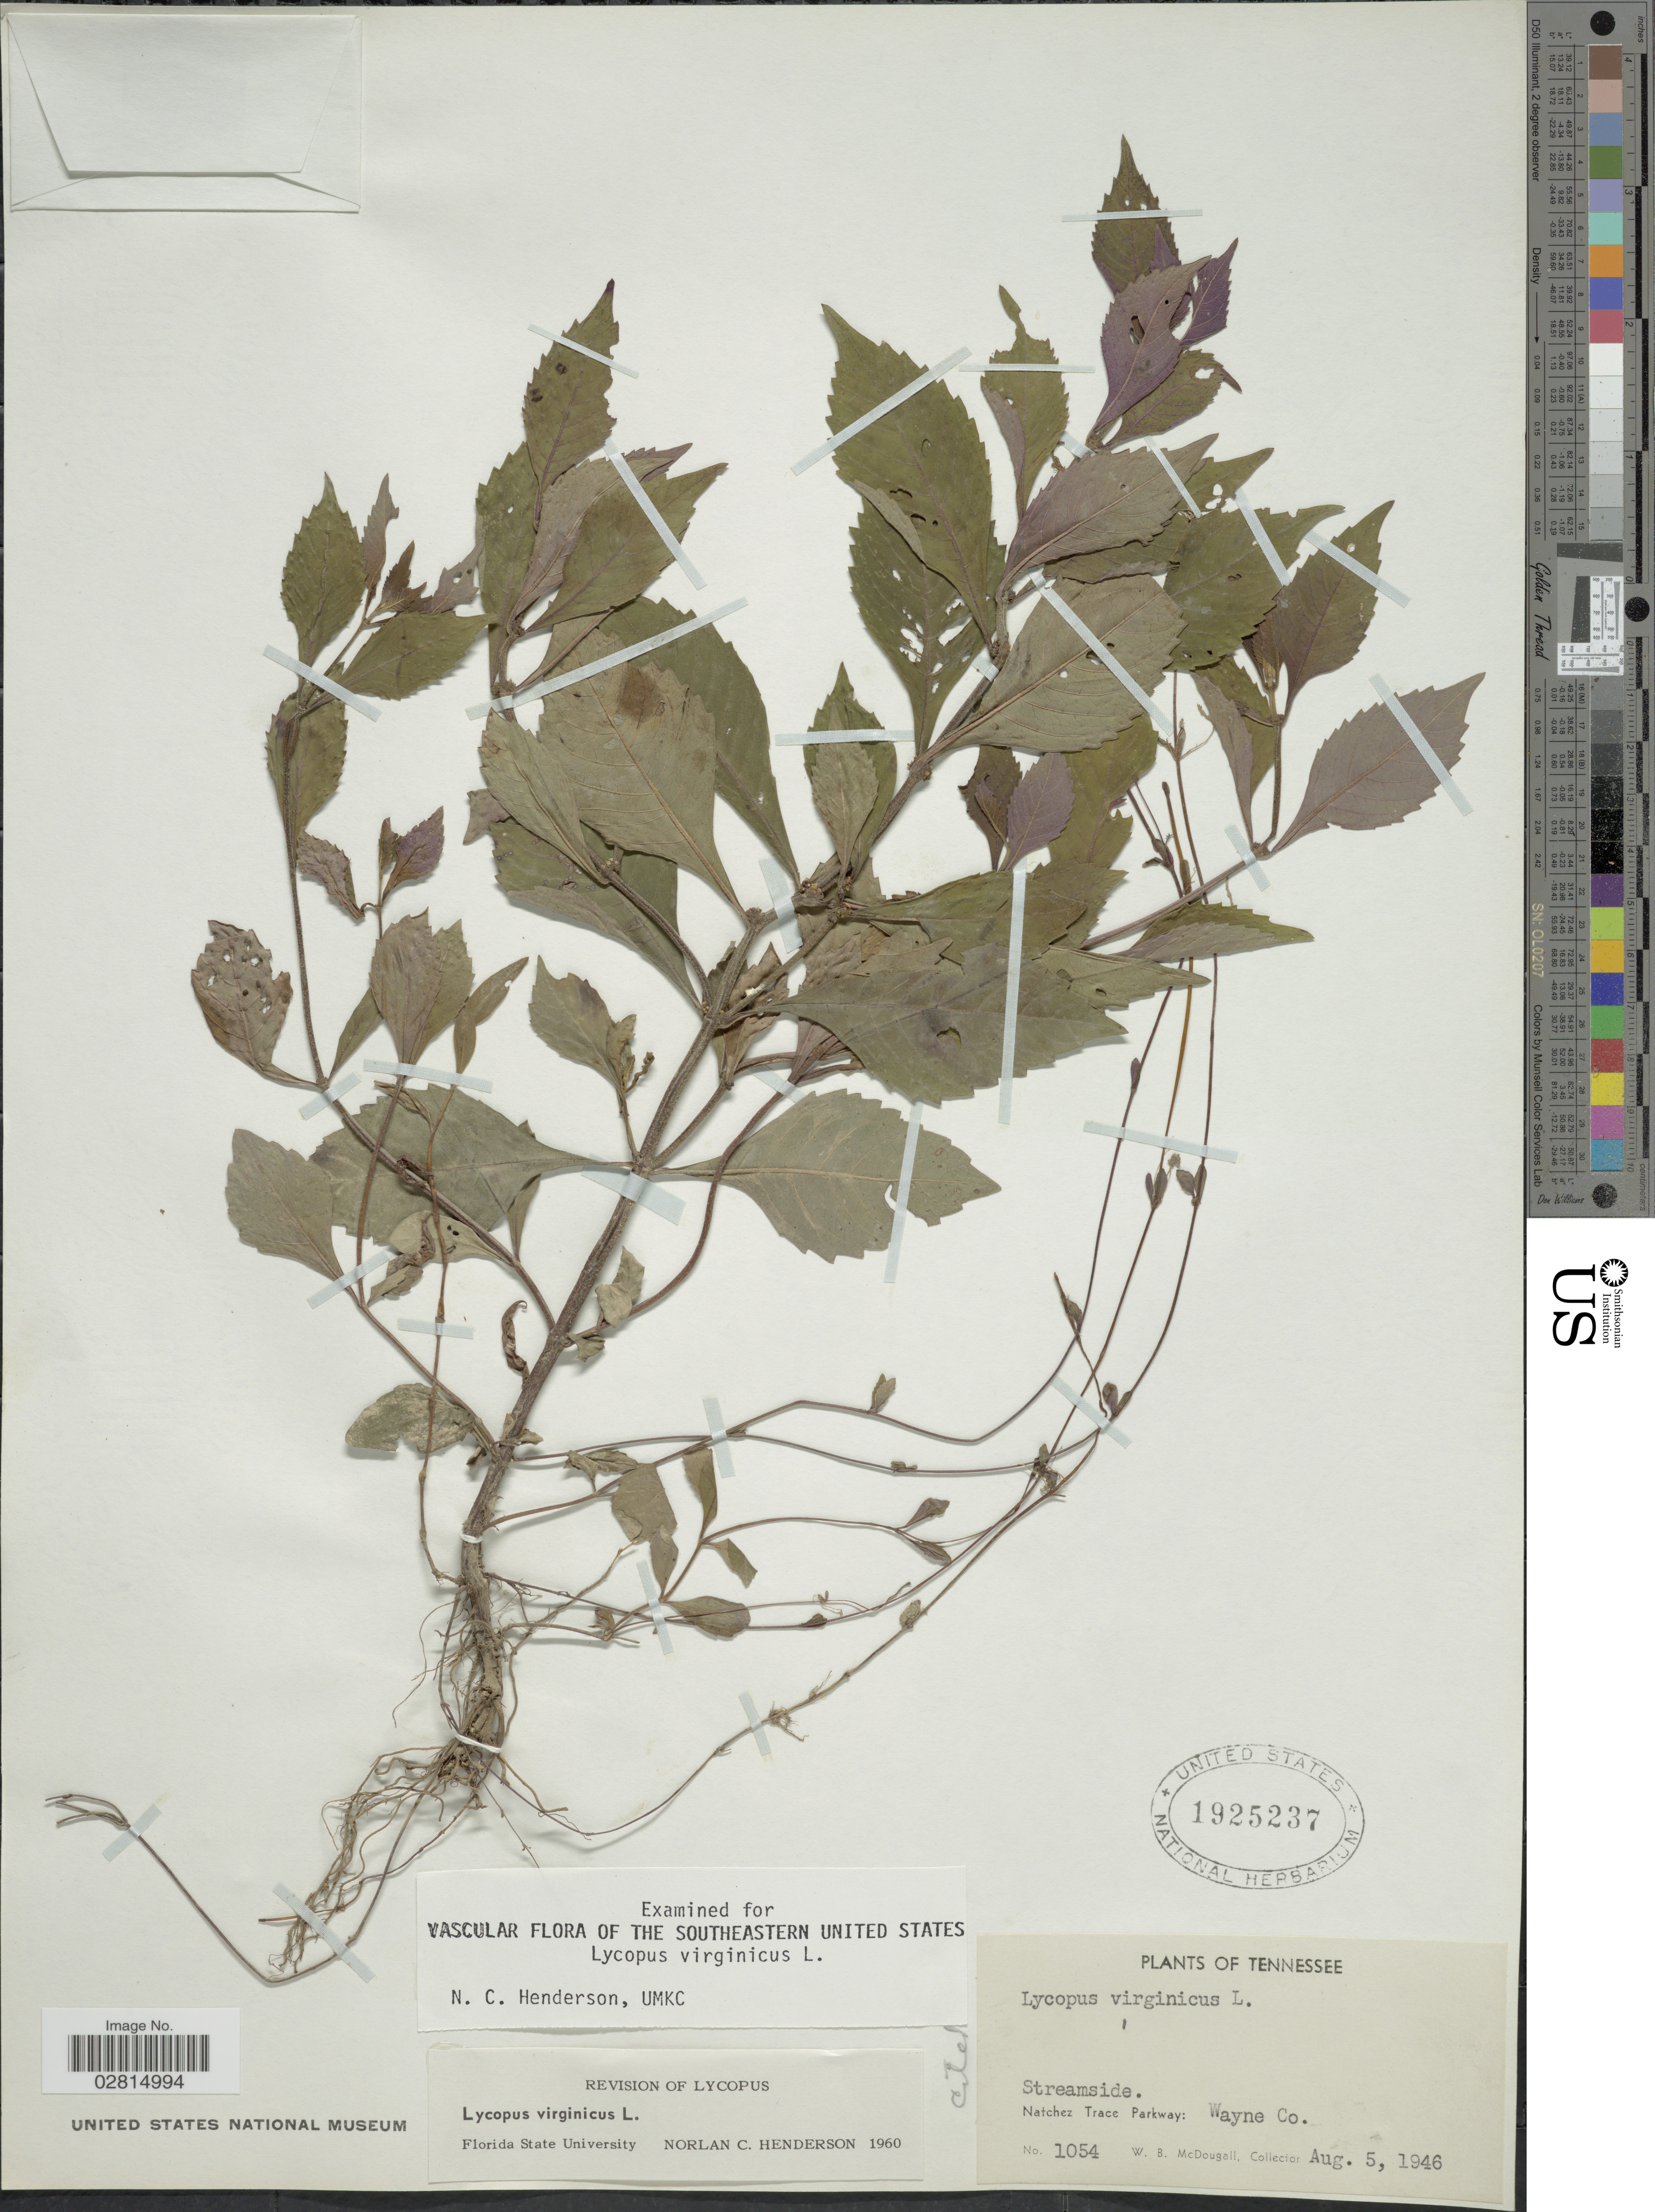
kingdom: Plantae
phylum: Tracheophyta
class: Magnoliopsida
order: Lamiales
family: Lamiaceae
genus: Lycopus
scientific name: Lycopus virginicus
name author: L.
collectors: W. B. McDougall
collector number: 1054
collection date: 1946-08-05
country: United States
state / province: Tennessee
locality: Natchez Trace Parkway: Wayne Co.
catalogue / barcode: US 1925237